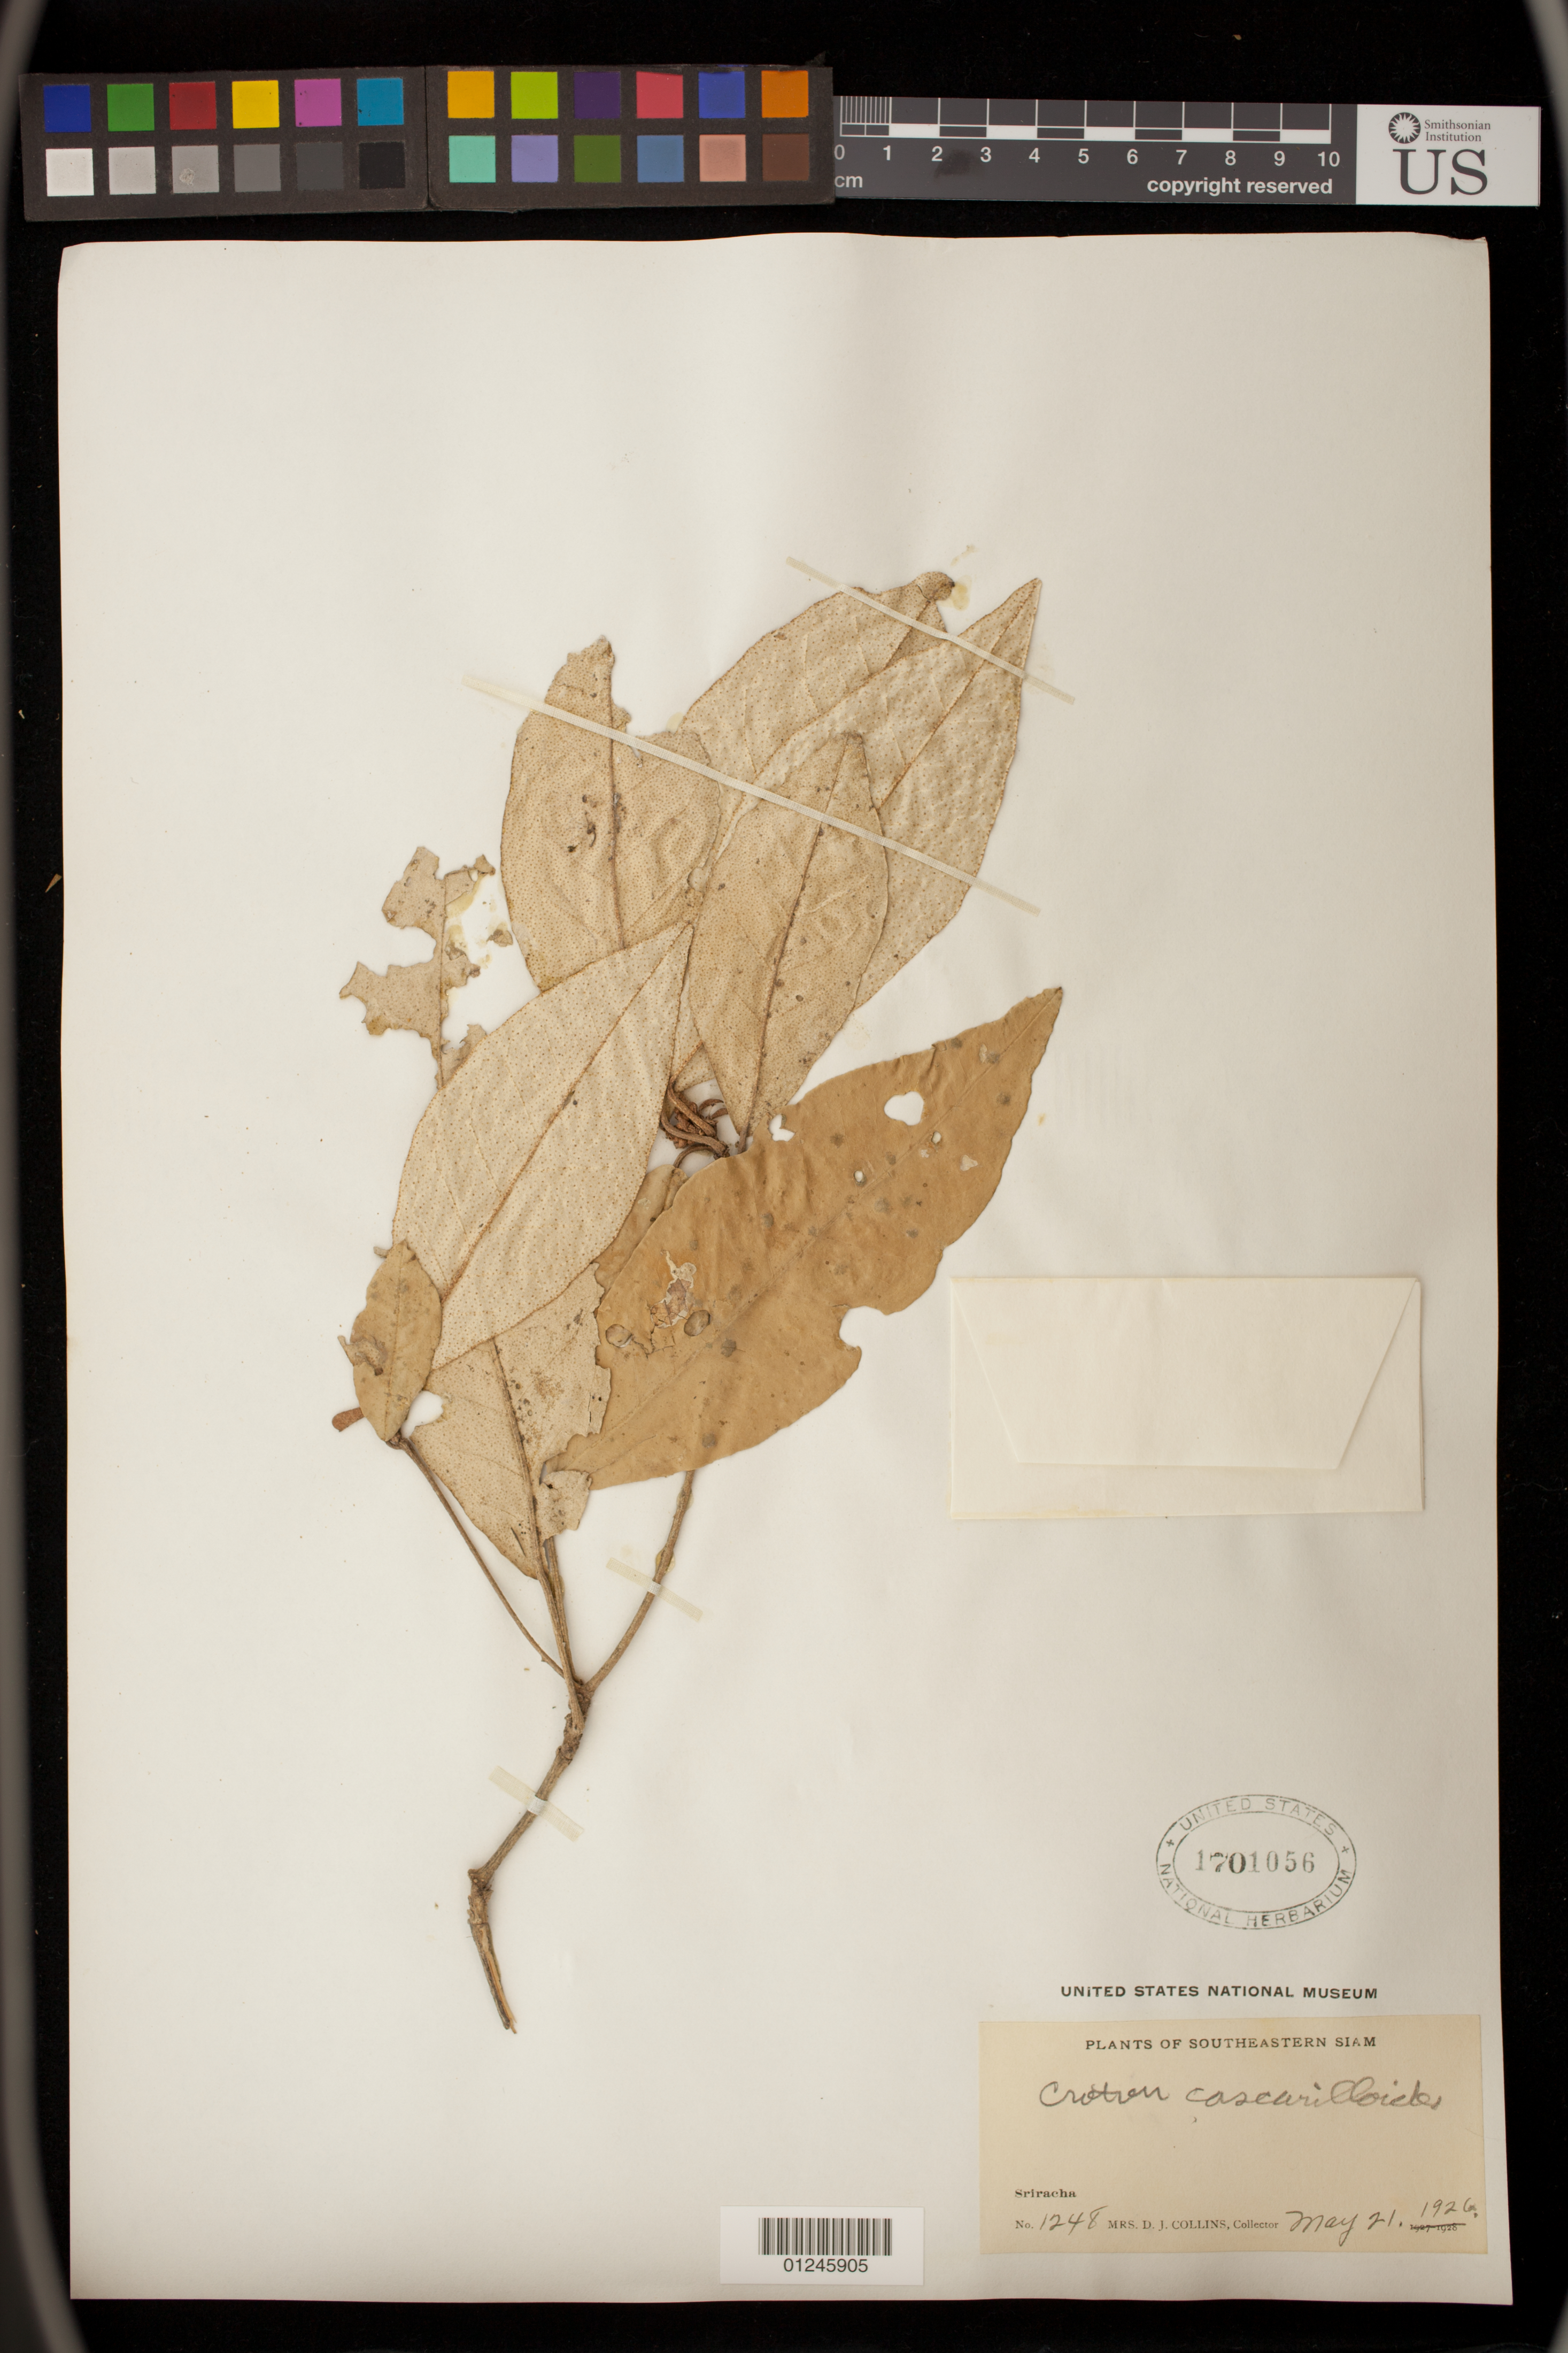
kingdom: Plantae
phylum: Tracheophyta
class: Magnoliopsida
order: Malpighiales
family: Euphorbiaceae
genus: Croton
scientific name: Croton cascarilloides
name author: Raeusch.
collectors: Mrs. D. J. Collins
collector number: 1248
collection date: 1926-05-21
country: Thailand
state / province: Chon Buri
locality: Sriracha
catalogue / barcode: US 1701056